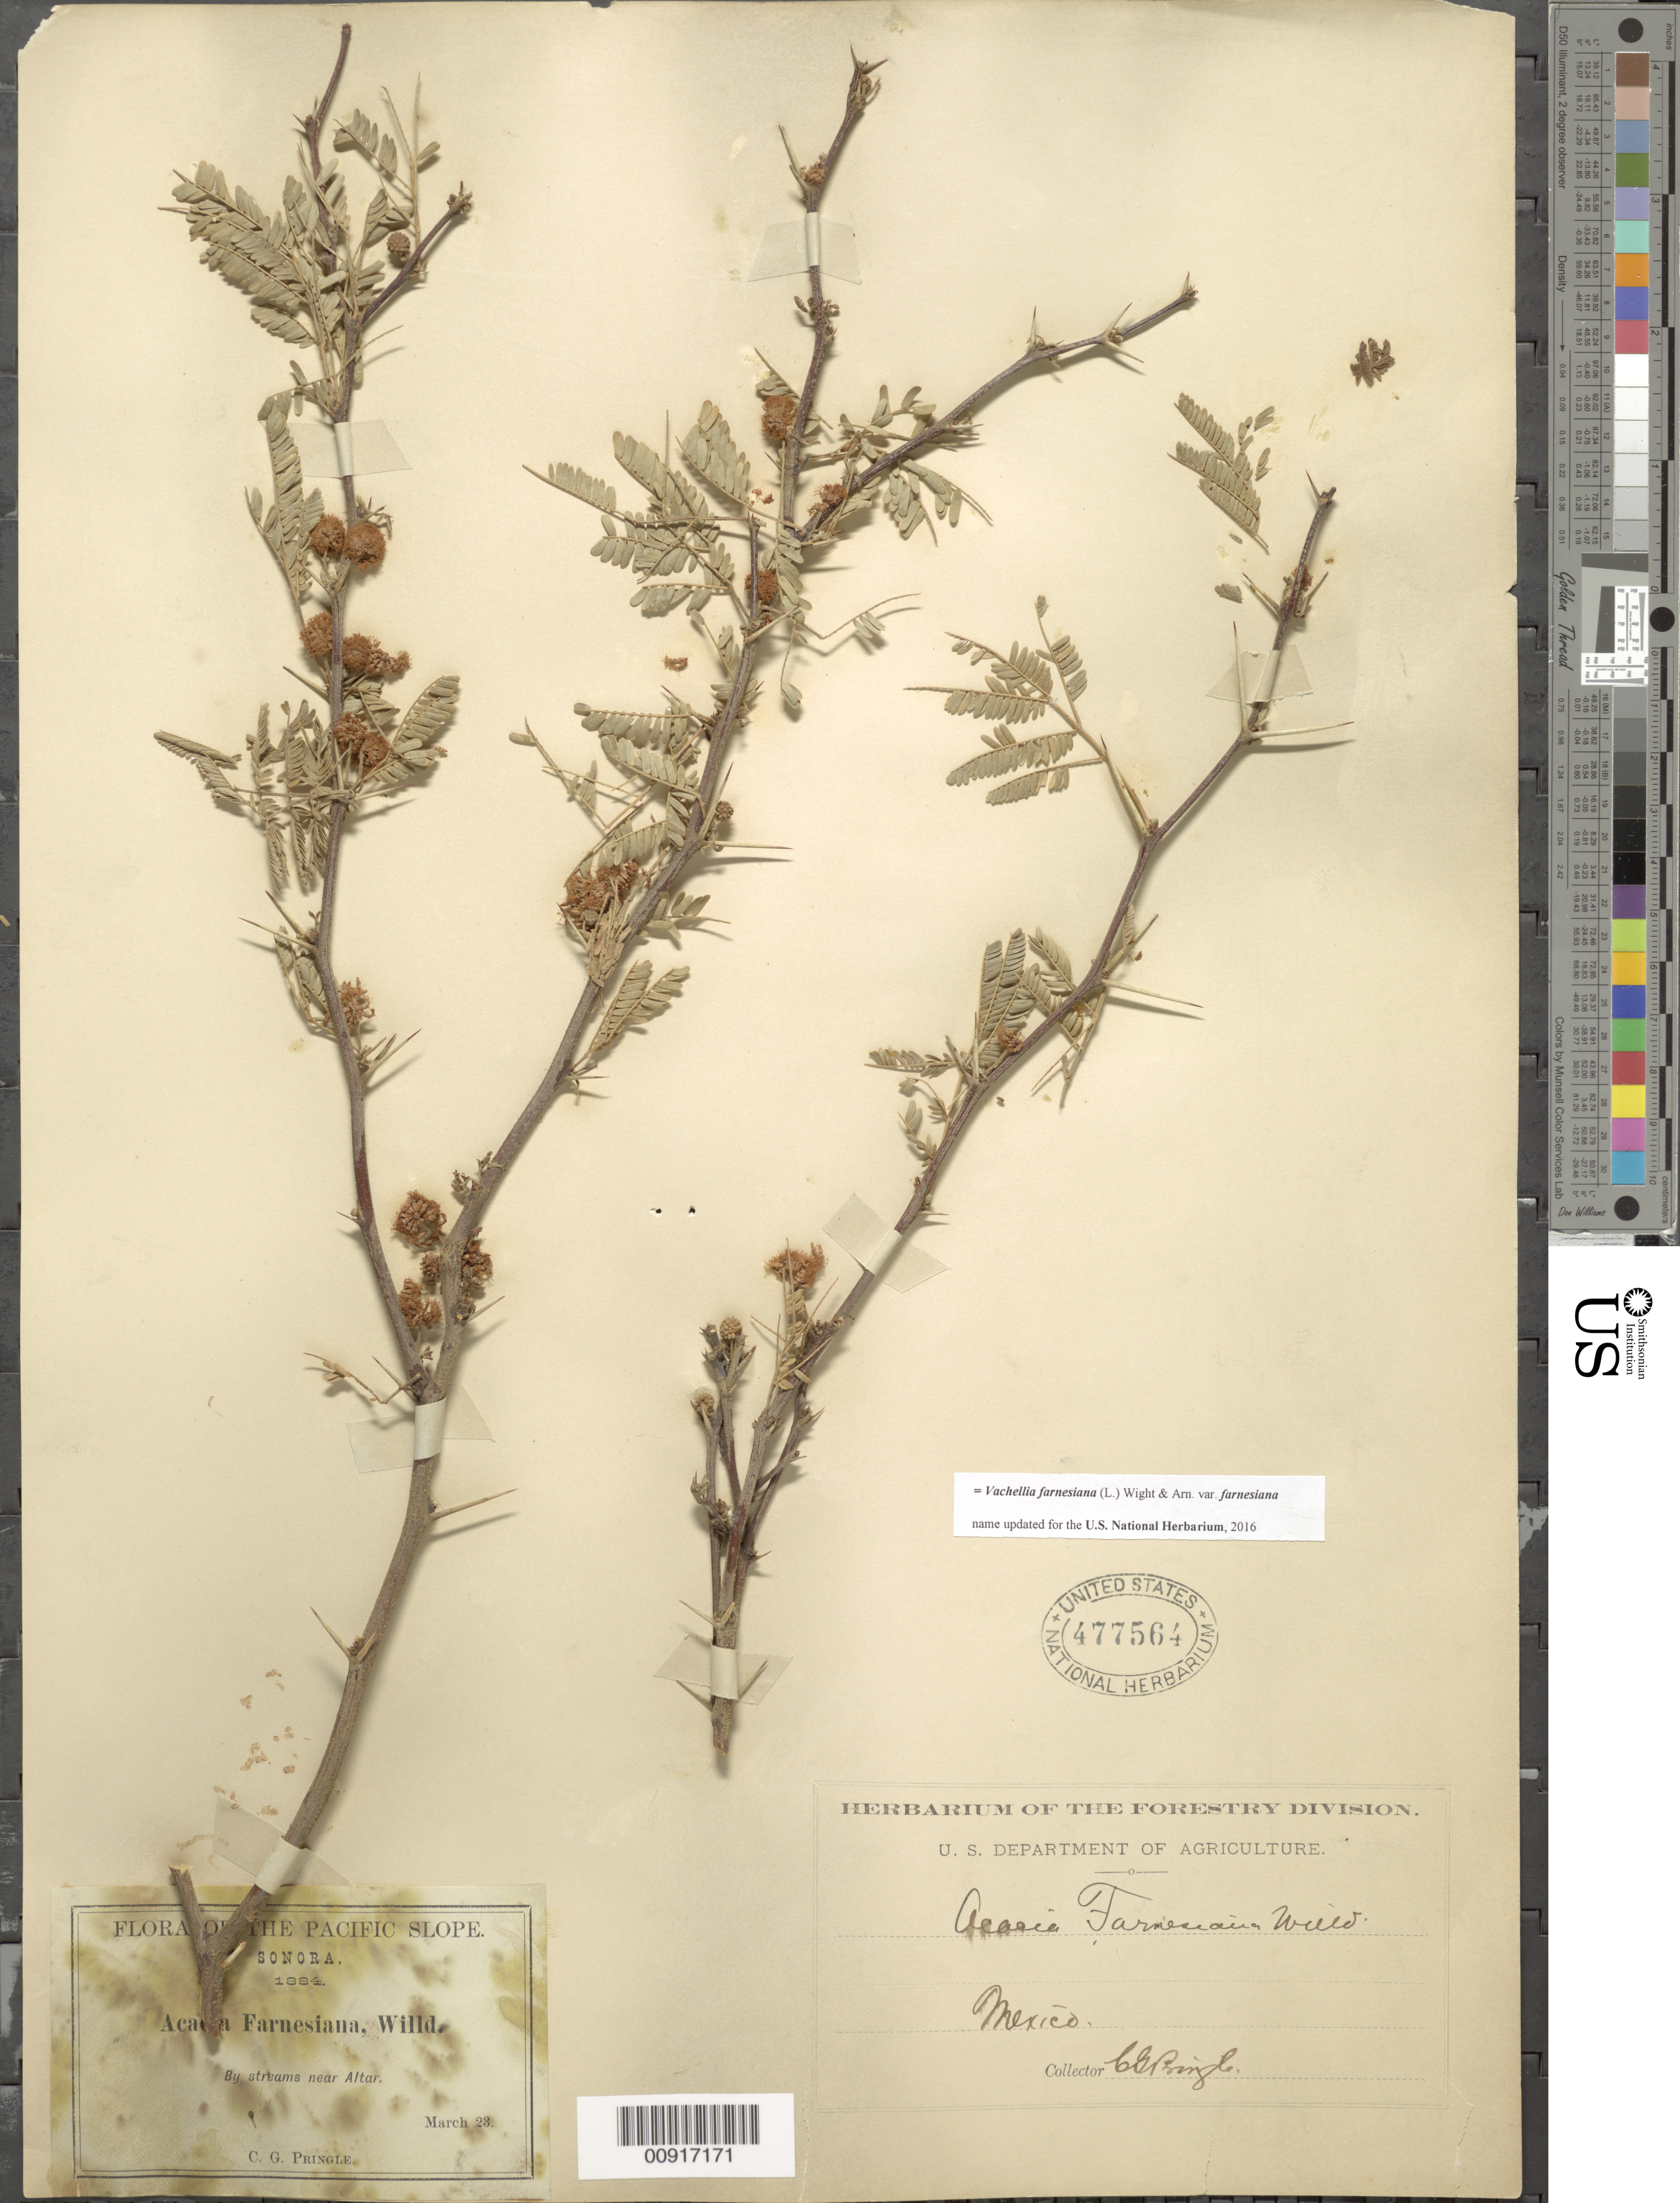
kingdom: Plantae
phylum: Tracheophyta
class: Magnoliopsida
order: Fabales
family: Fabaceae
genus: Vachellia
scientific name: Vachellia farnesiana var. farnesiana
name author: (L.) Wight & Arn.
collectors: C. G. Pringle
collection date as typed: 23 Mar 1894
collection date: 1894-03-23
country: Mexico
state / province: Sonora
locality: Near Altar.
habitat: By streams.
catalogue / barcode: US 477564